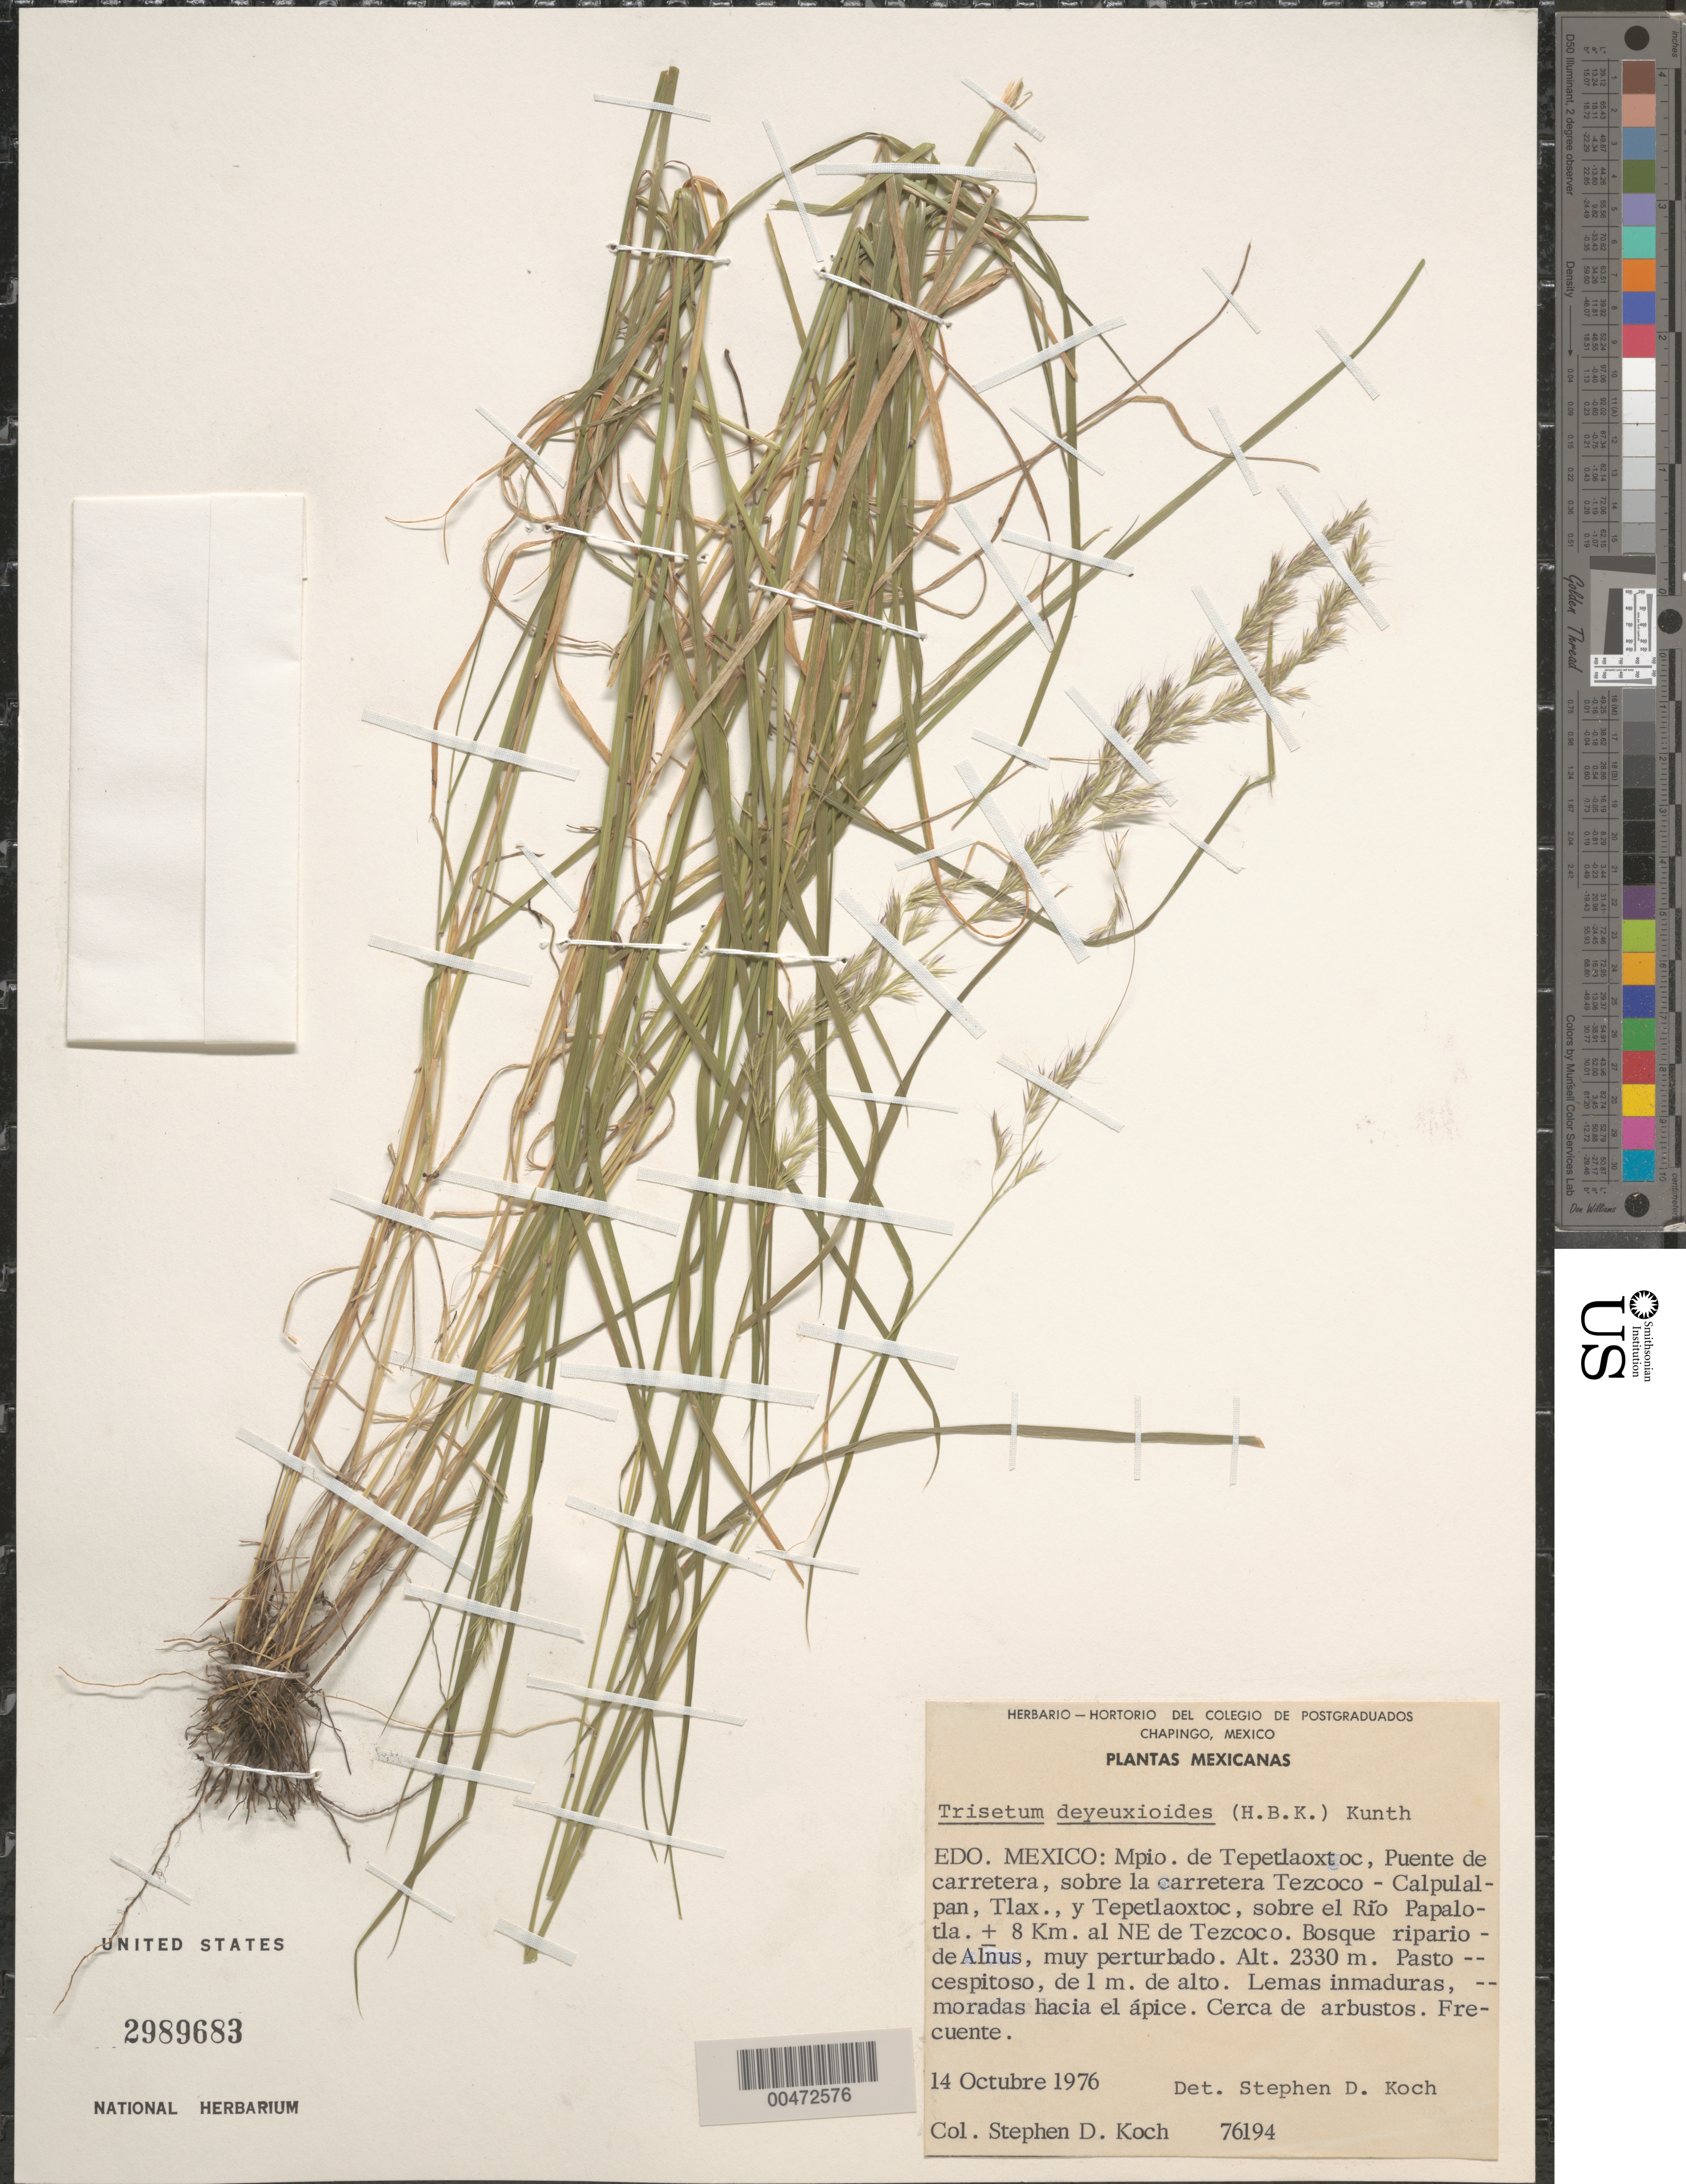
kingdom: Plantae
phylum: Tracheophyta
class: Liliopsida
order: Poales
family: Poaceae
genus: Trisetum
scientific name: Trisetum deyeuxioides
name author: (Kunth) Kunth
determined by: Koch, S. D.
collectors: S. D. Koch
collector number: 76194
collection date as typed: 14 Oct 1976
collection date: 1976-10-14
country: Mexico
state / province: Mexico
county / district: Tepetlaoxtoc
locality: Along the Tezcoco-Calpulalpan Hwy, TL, & Tepetlaoxtoc, along the Rio Papalotla 8 km NE of Tezcoco, bridge o...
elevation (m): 2330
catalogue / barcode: US 2989683